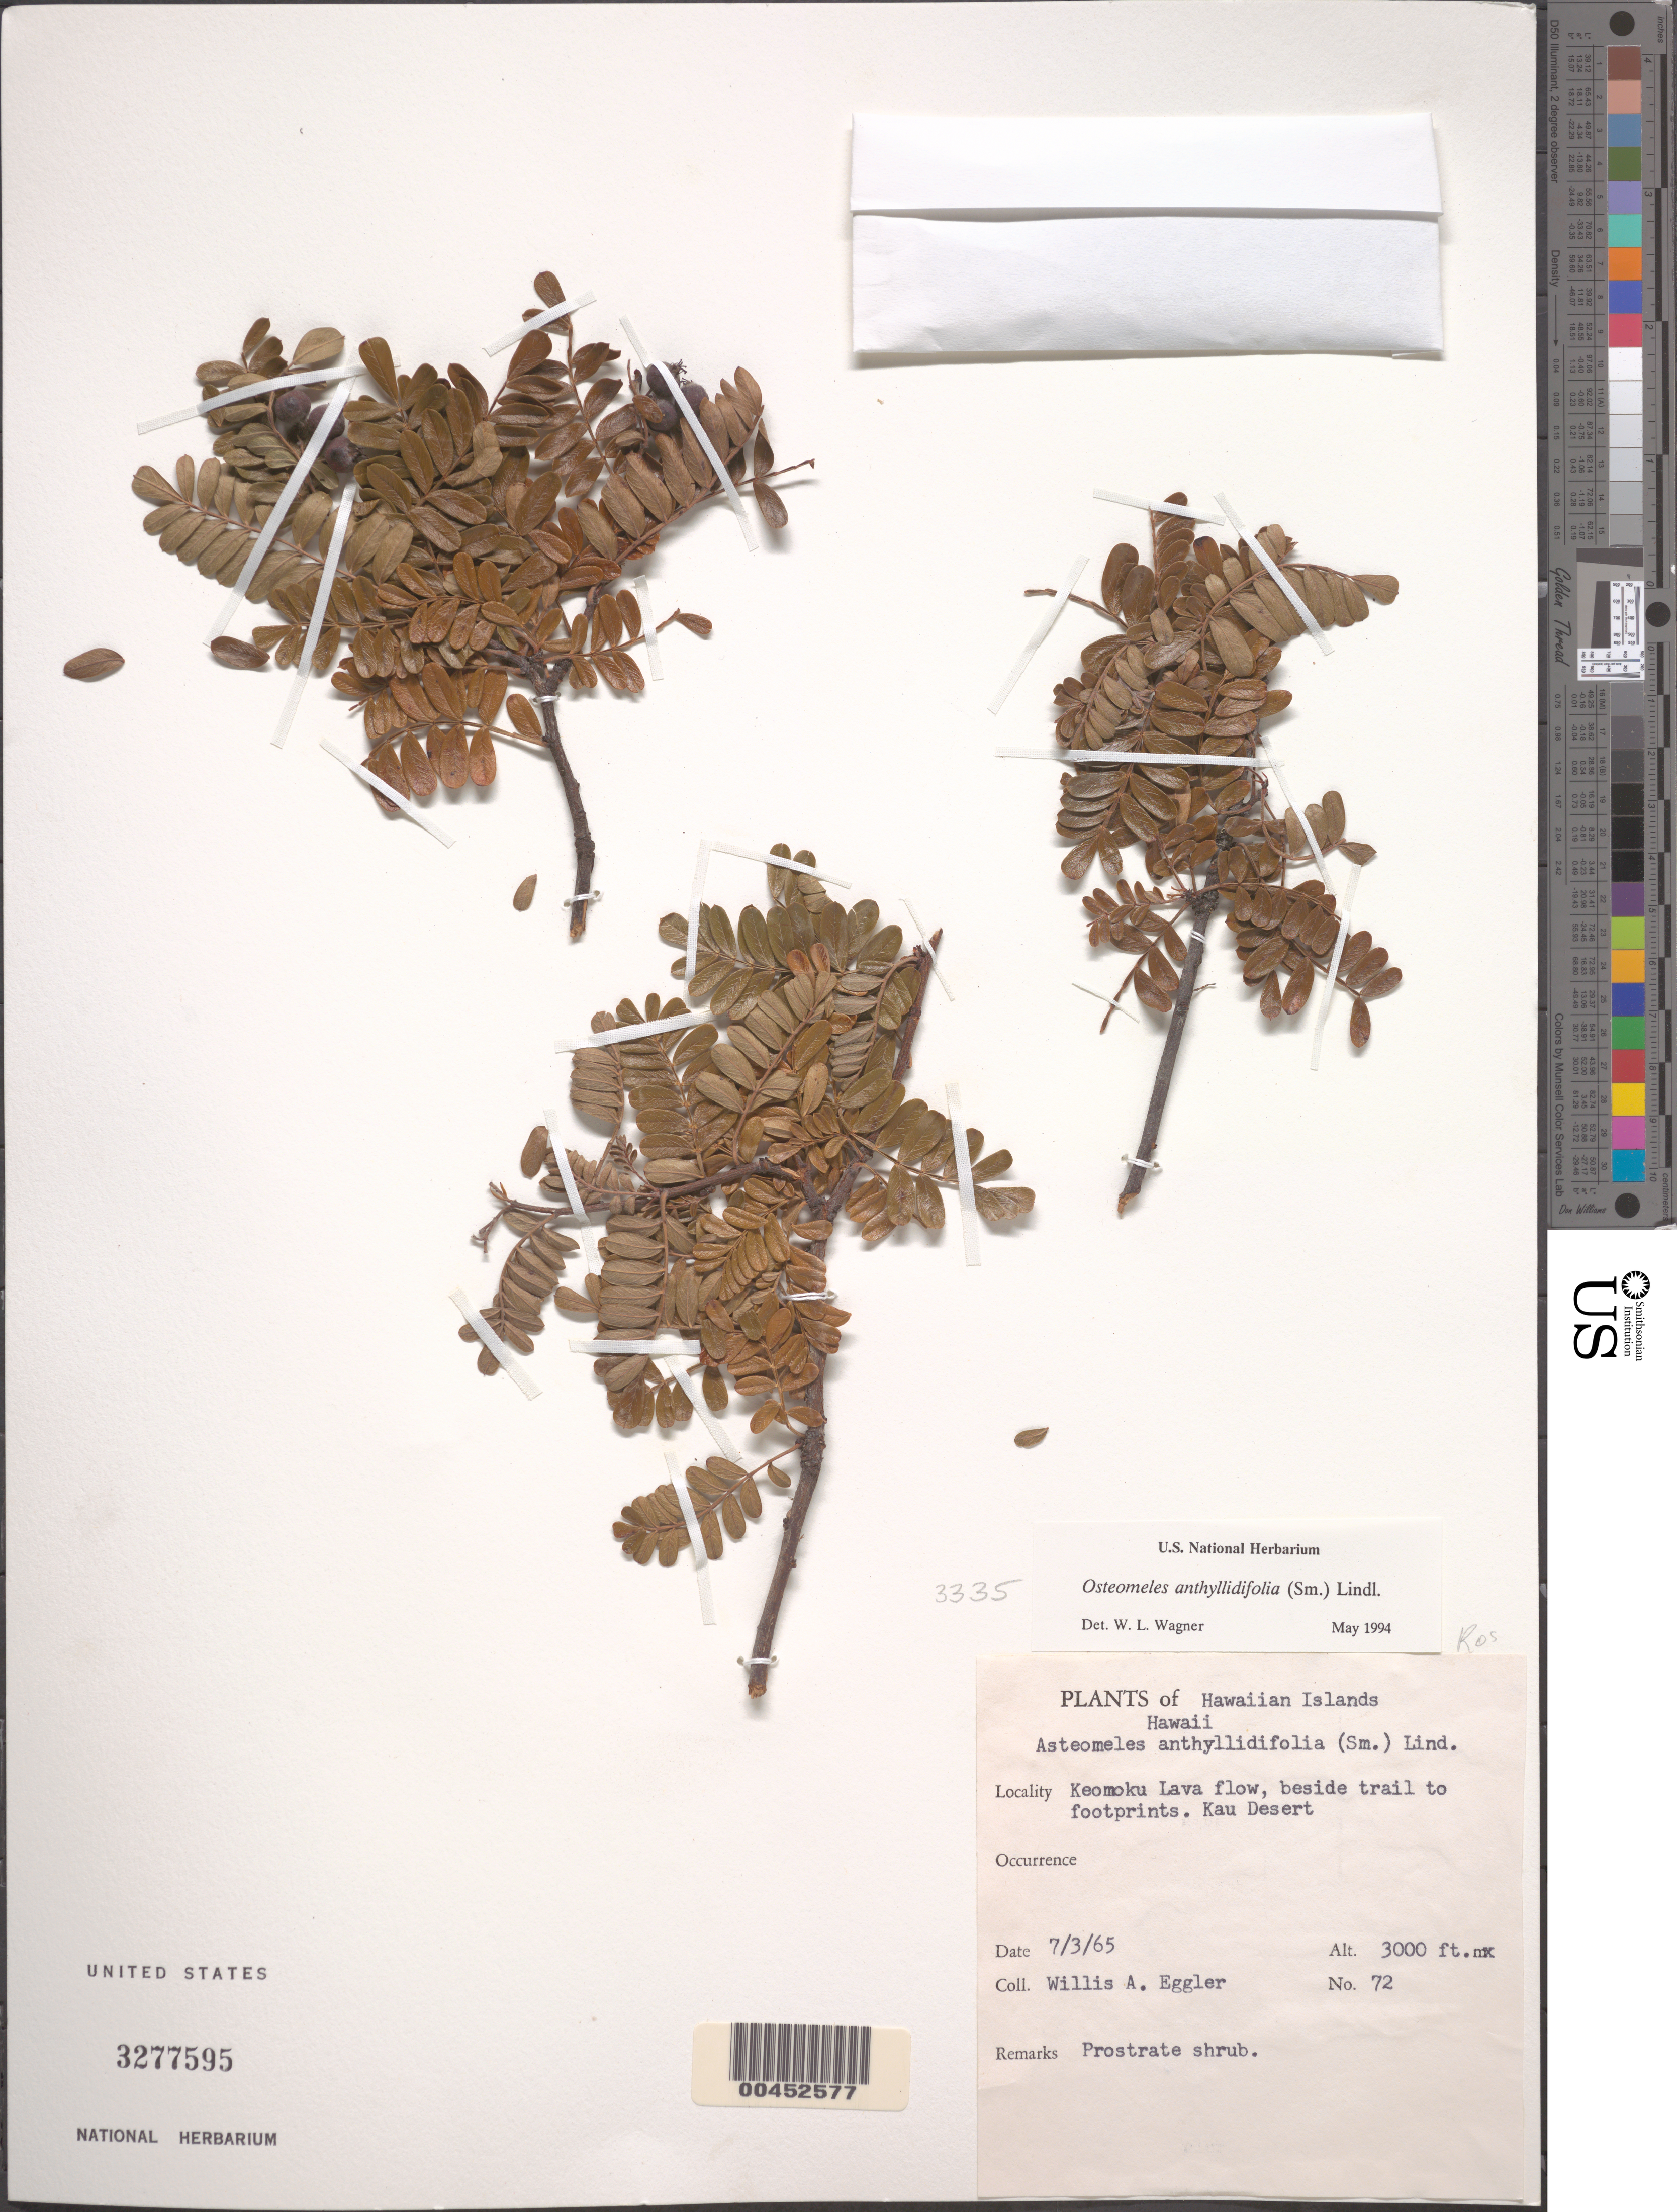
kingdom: Plantae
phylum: Tracheophyta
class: Magnoliopsida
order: Rosales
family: Rosaceae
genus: Osteomeles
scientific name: Osteomeles anthyllidifolia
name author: (Small) Lindl.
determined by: Wagner, W. L., (BOT), Smithsonian Institution - National Museum of Natural History (UNITED STATES)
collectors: W. A. Eggler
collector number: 72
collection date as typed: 7 Mar 1965 or 3 Jul 1965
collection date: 1965-03-07 or 1965-07-03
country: United States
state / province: Hawaii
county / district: Hawaii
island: Hawaii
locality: Keomoku Lava flow, beside trail to footprints, Kau Desert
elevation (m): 914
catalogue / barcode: US 3277595